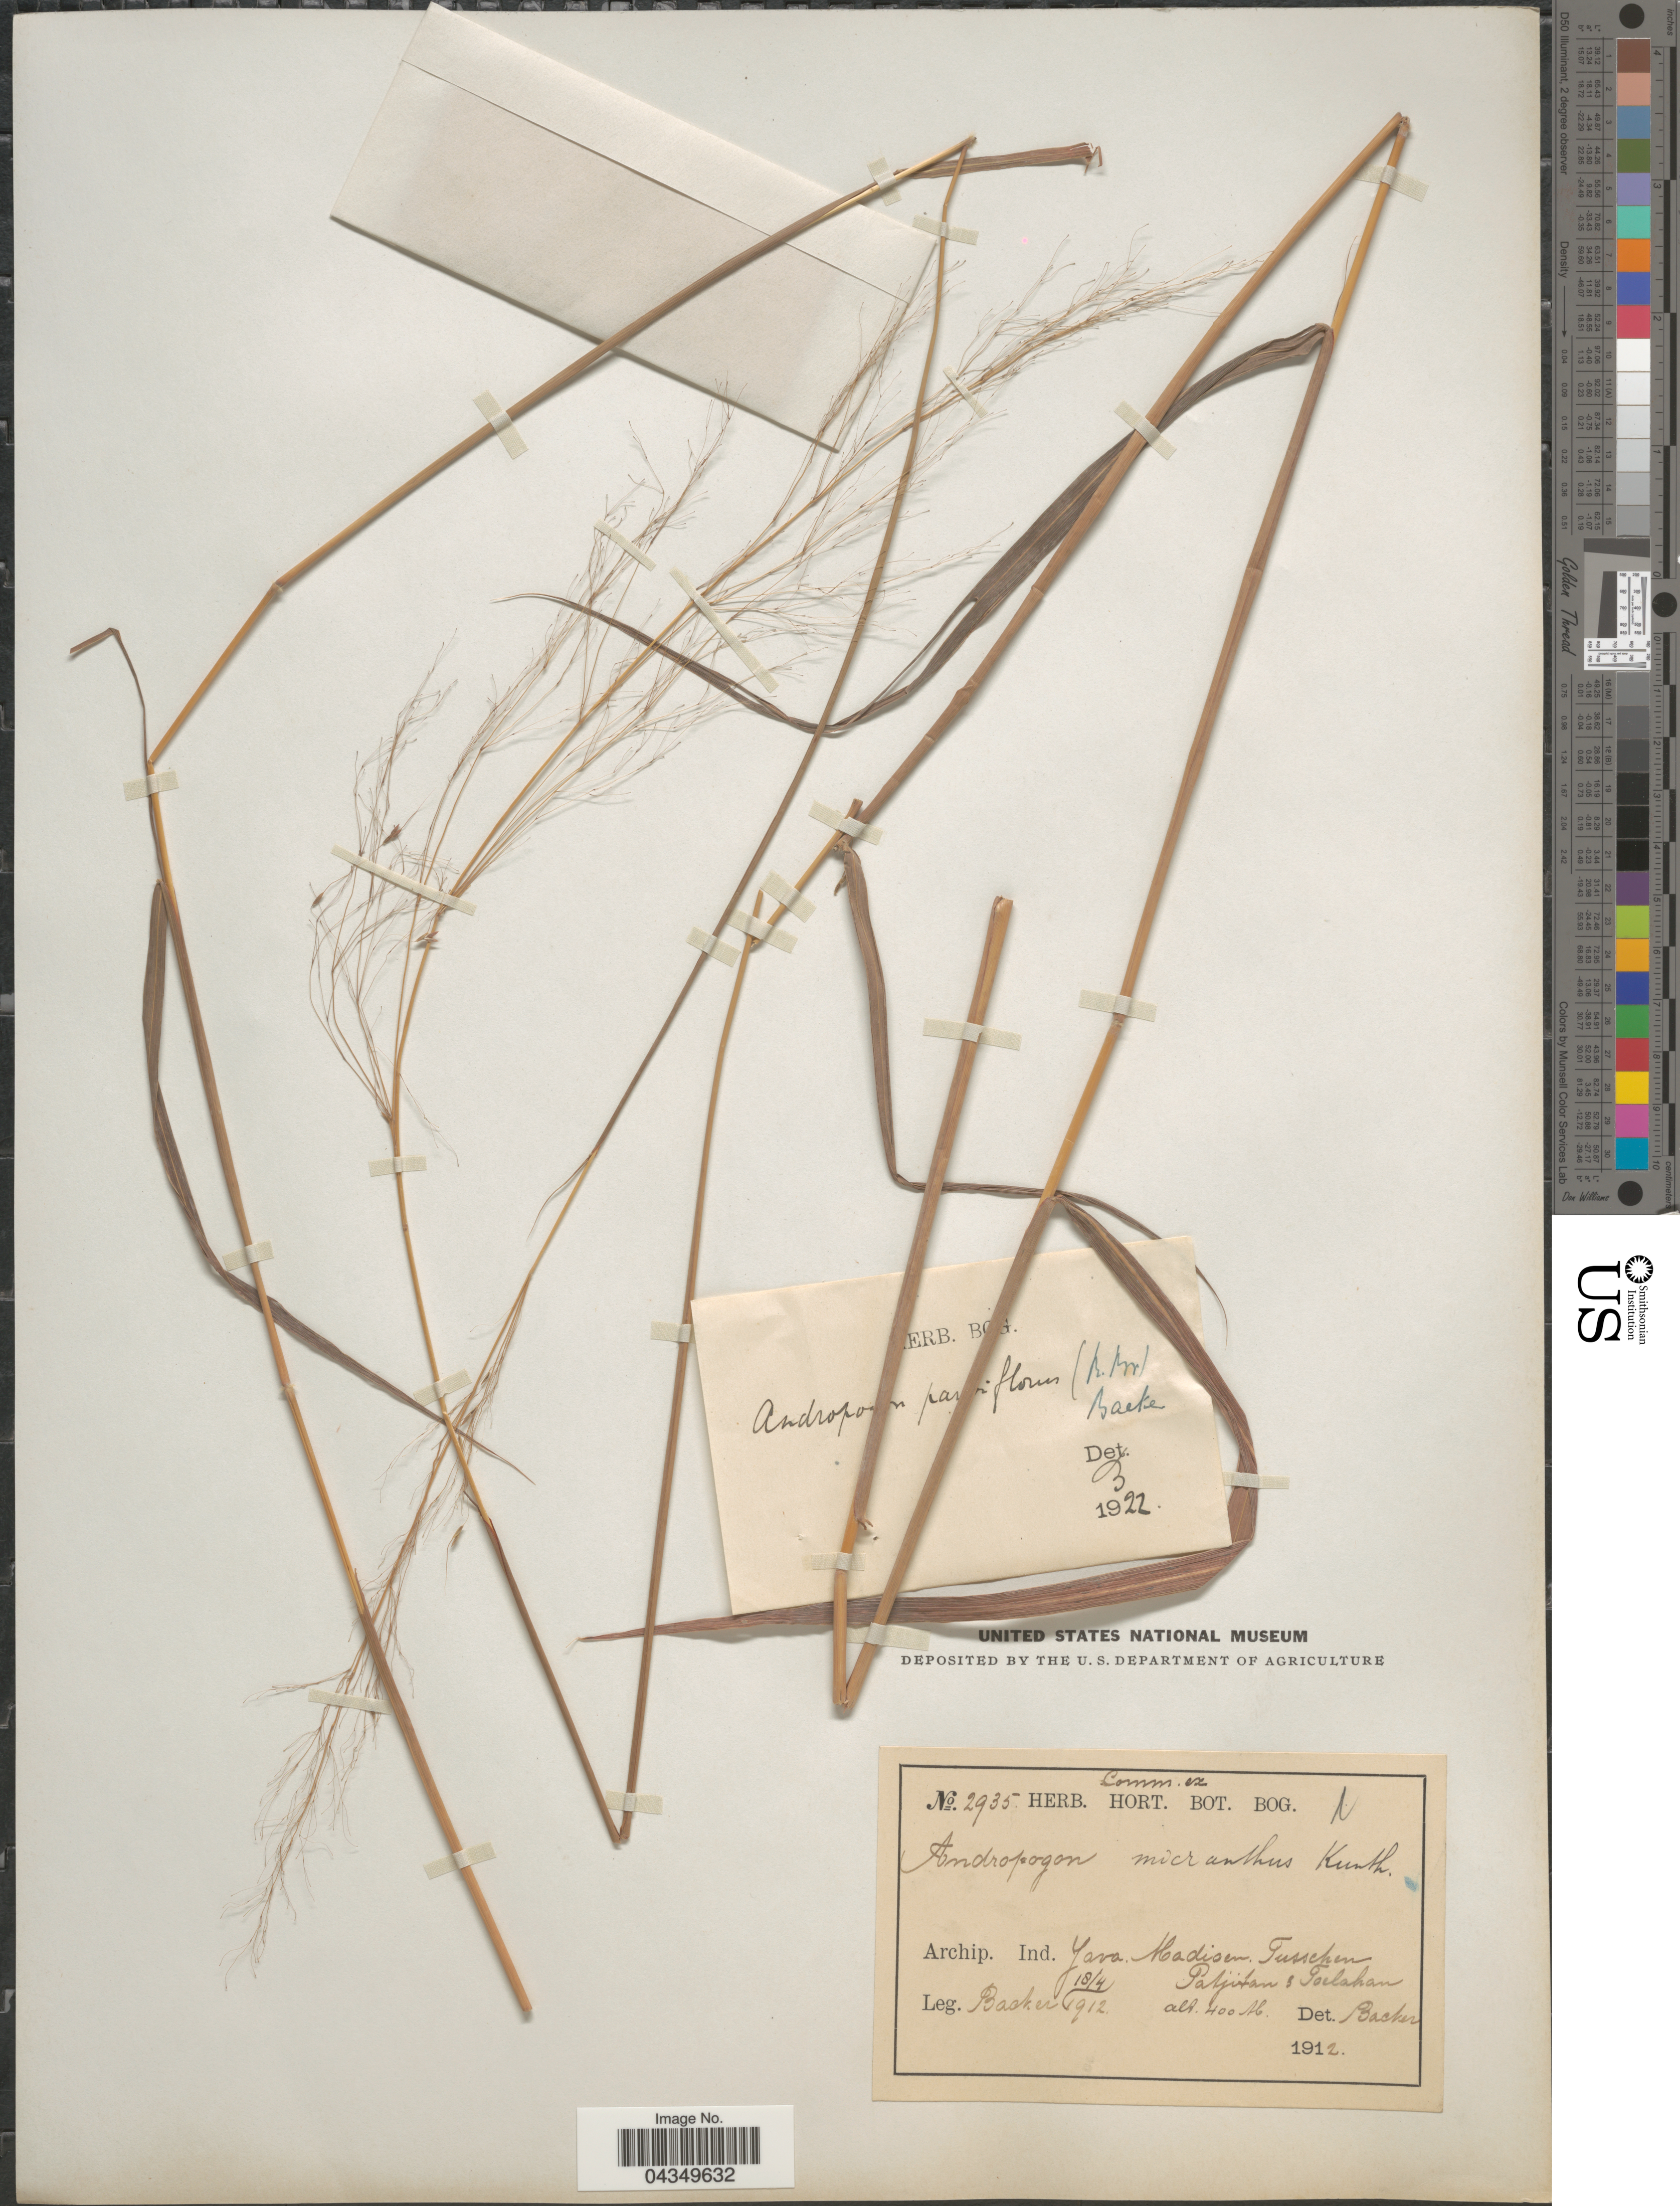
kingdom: Plantae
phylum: Tracheophyta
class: Liliopsida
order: Poales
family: Poaceae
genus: Capillipedium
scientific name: Capillipedium parviflorum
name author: (R. Br.) Stapf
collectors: Backer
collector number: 2935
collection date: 1912-04-18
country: Indonesia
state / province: Java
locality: Archip. Ind. Java. Madison [interpreted]. Tusschen Patjitan & Toelahan.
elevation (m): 400